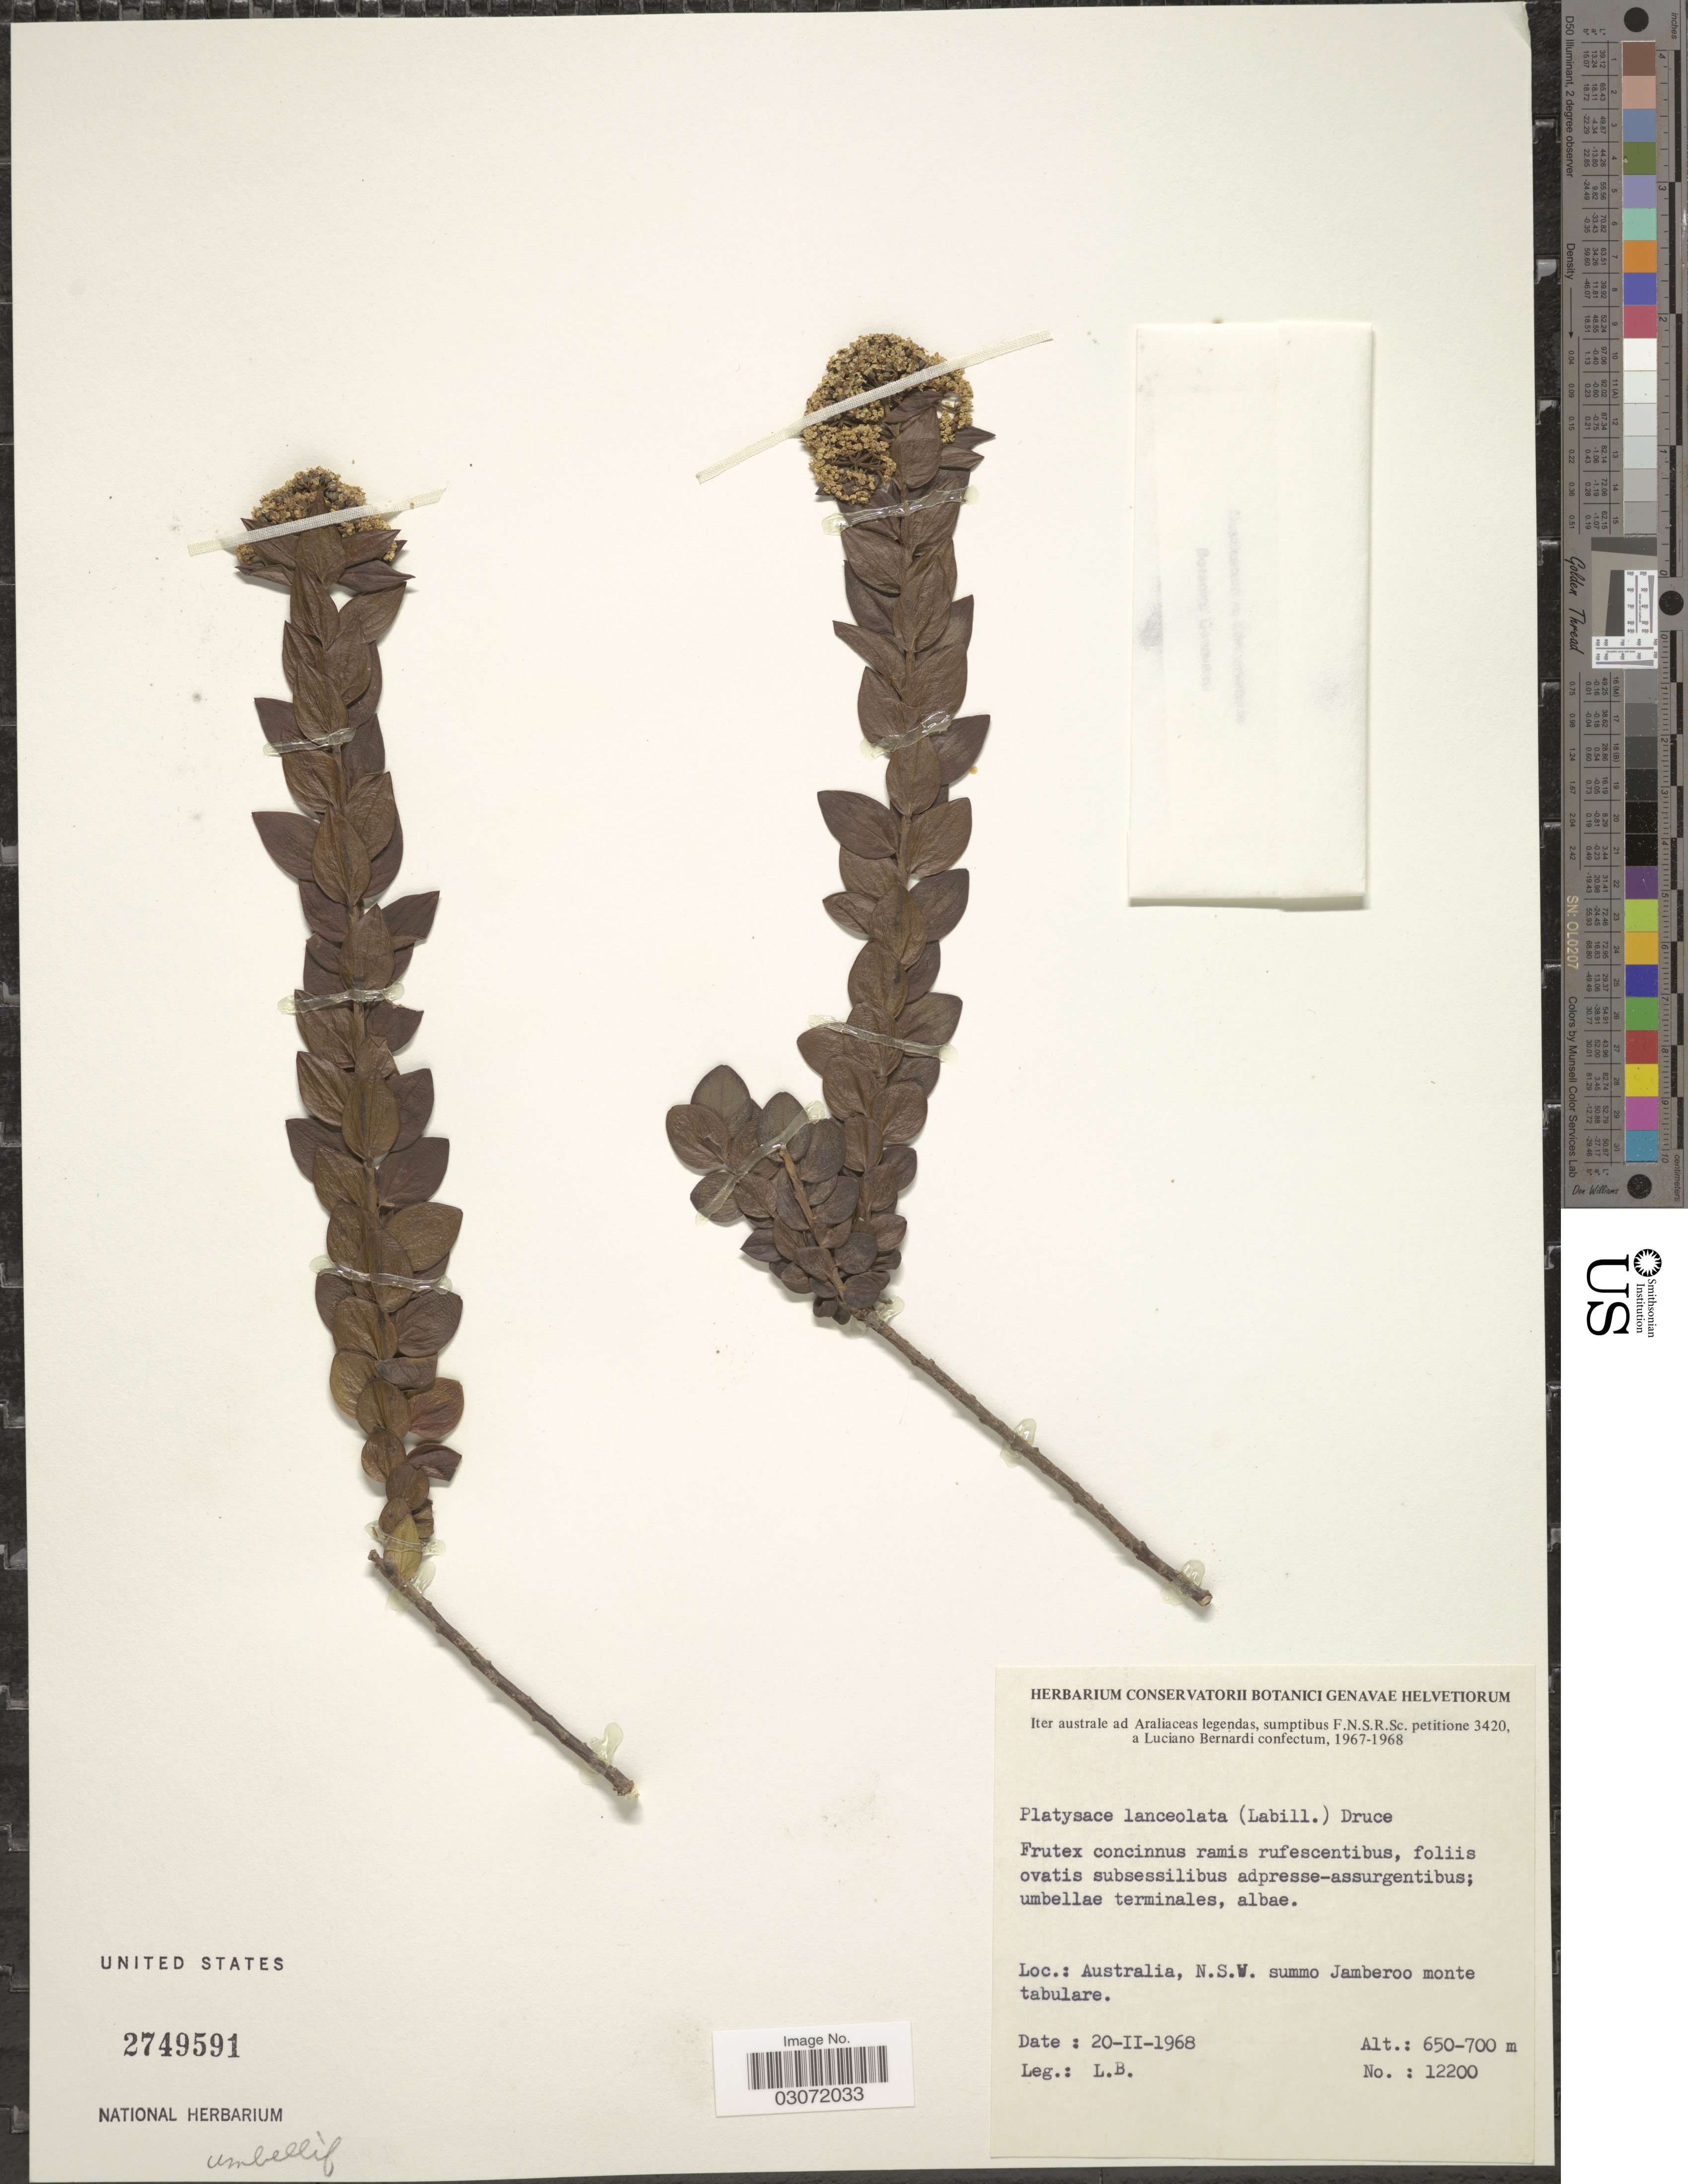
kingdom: Plantae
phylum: Tracheophyta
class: Magnoliopsida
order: Apiales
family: Apiaceae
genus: Platysace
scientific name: Platysace lanceolata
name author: Druce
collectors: L. Bernardi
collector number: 12200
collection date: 1968-02-20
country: Australia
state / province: New South Wales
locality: N.S.W. summo Jamberoo monte tabulare.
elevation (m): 650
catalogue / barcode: US 2749591